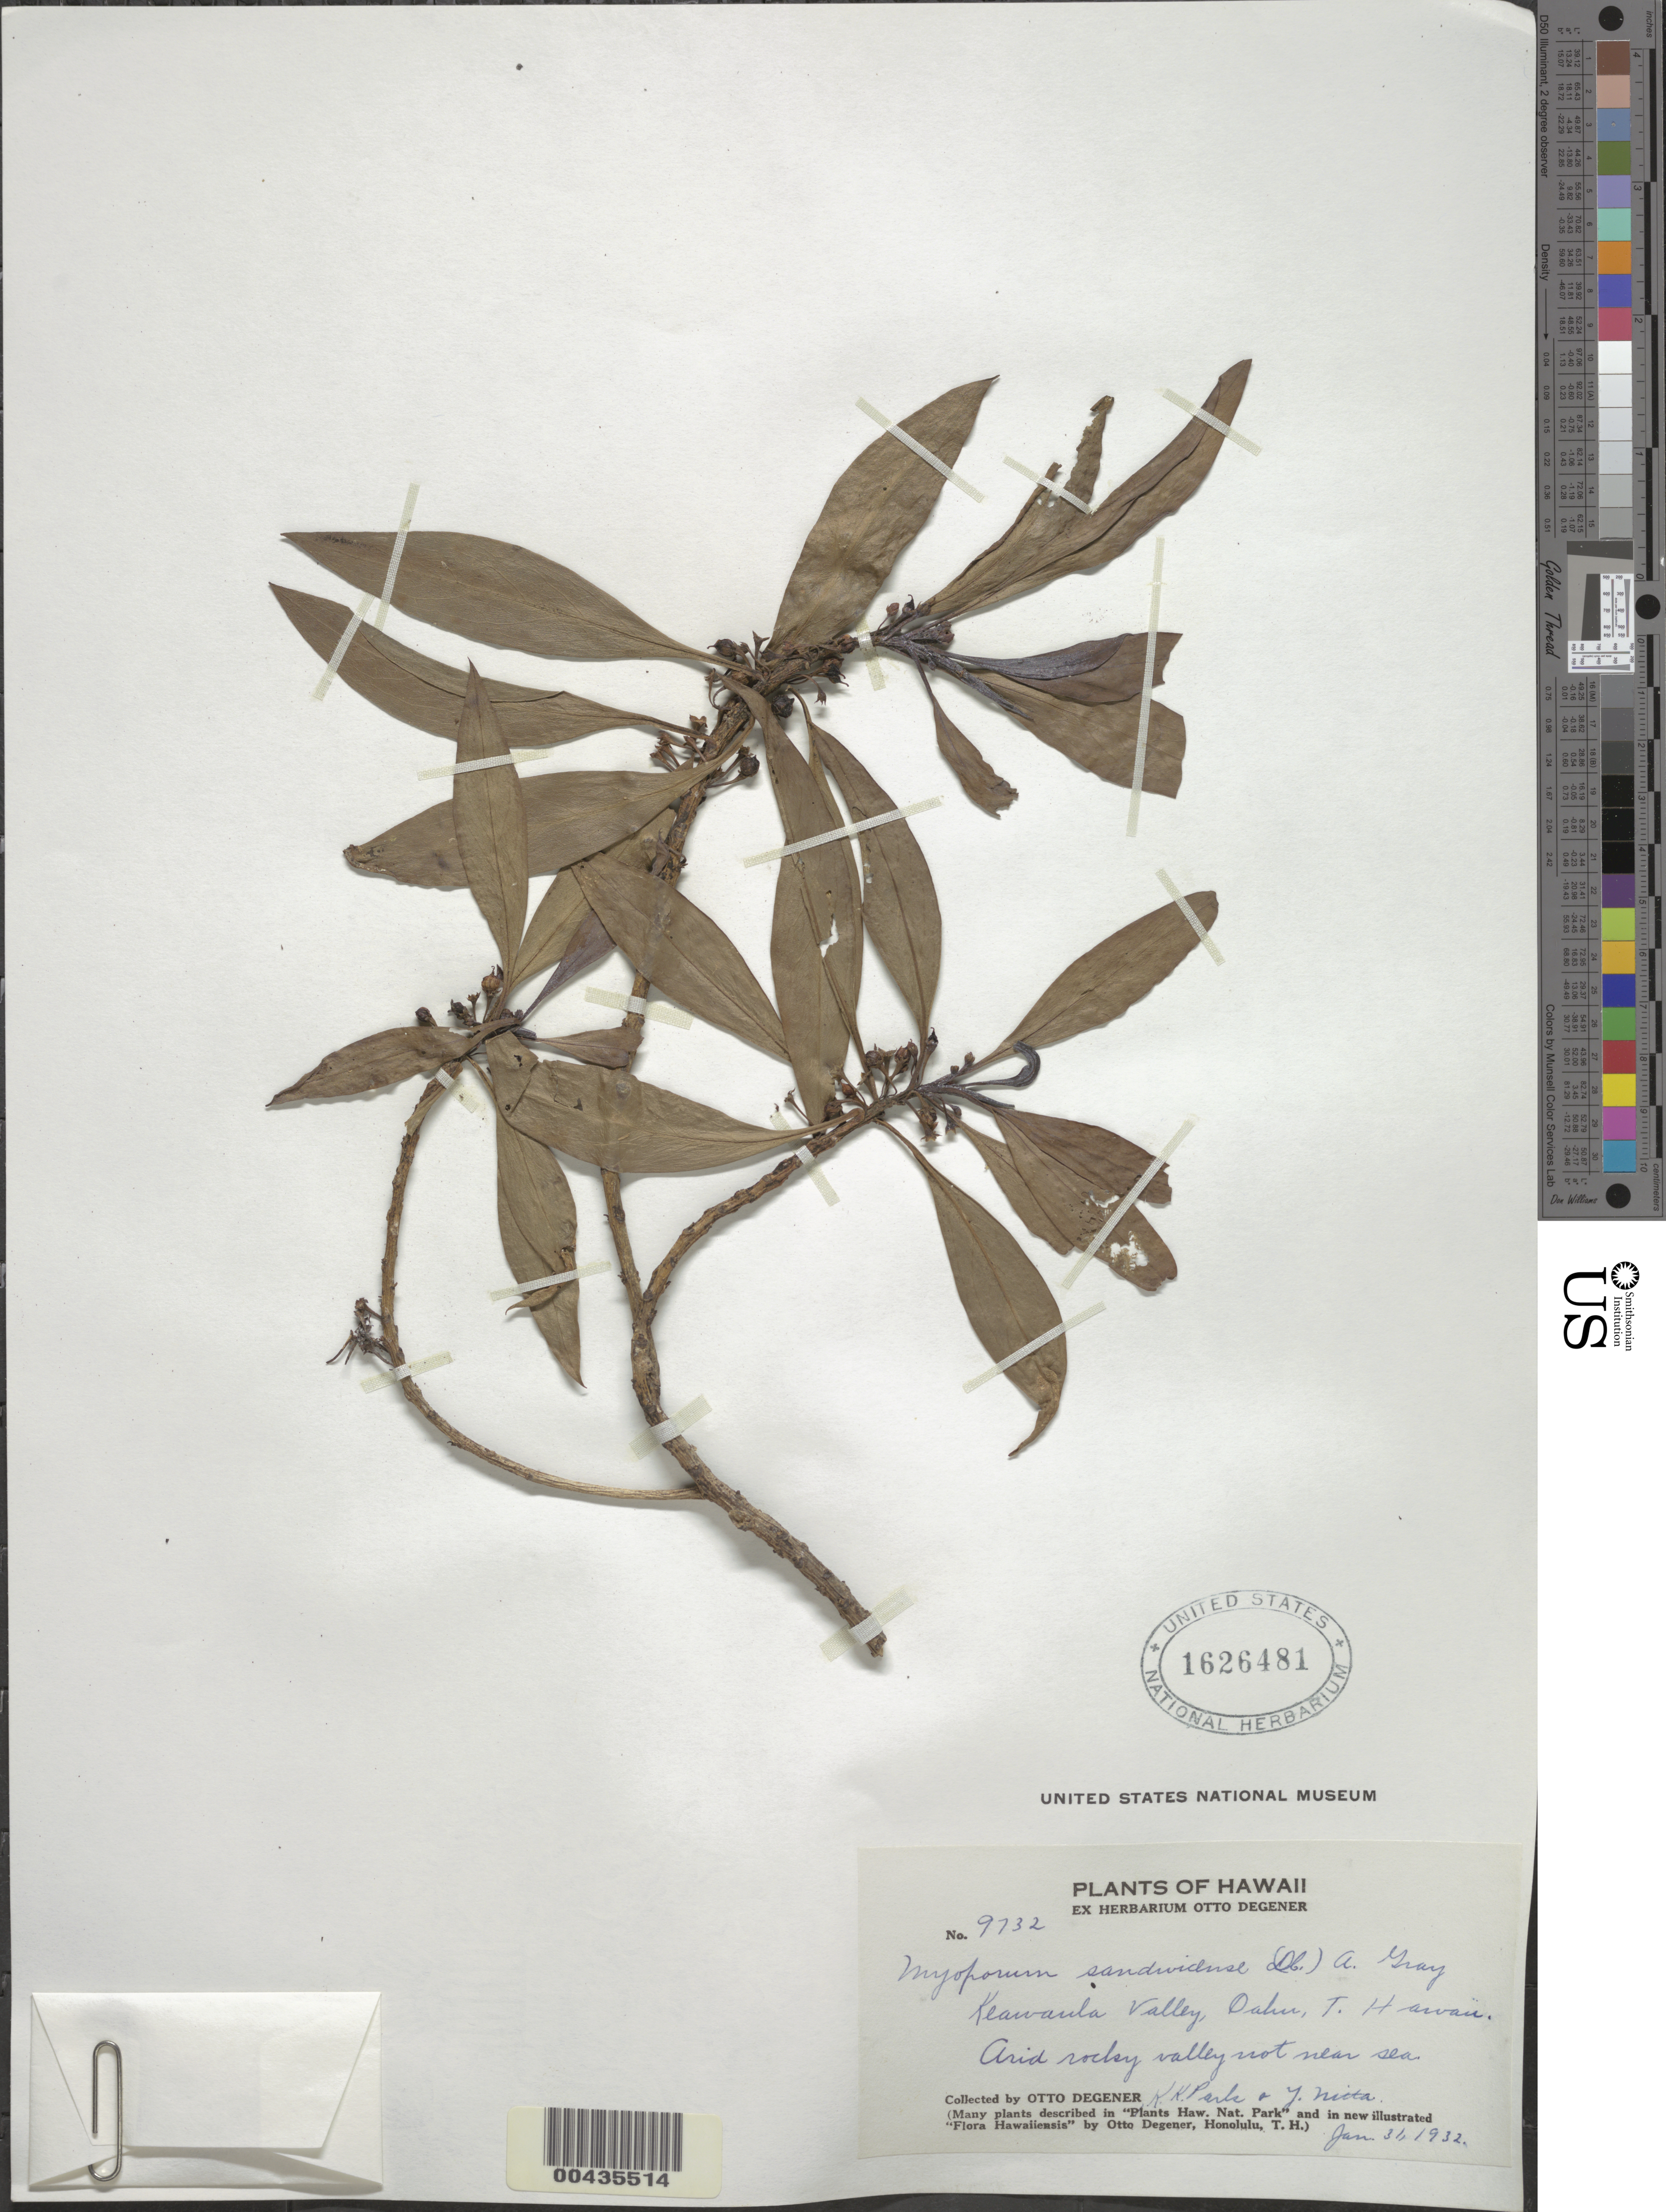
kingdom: Plantae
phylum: Tracheophyta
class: Magnoliopsida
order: Lamiales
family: Scrophulariaceae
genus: Myoporum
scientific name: Myoporum sandwicense subsp. sandwicense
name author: A. Gray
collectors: O. Degener, K. Park & Y. Nitta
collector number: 9732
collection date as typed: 31 Jan 1932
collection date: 1932-01-31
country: United States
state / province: Hawaii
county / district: Honolulu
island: Oahu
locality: Keawaula Valley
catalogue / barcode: US 1626481